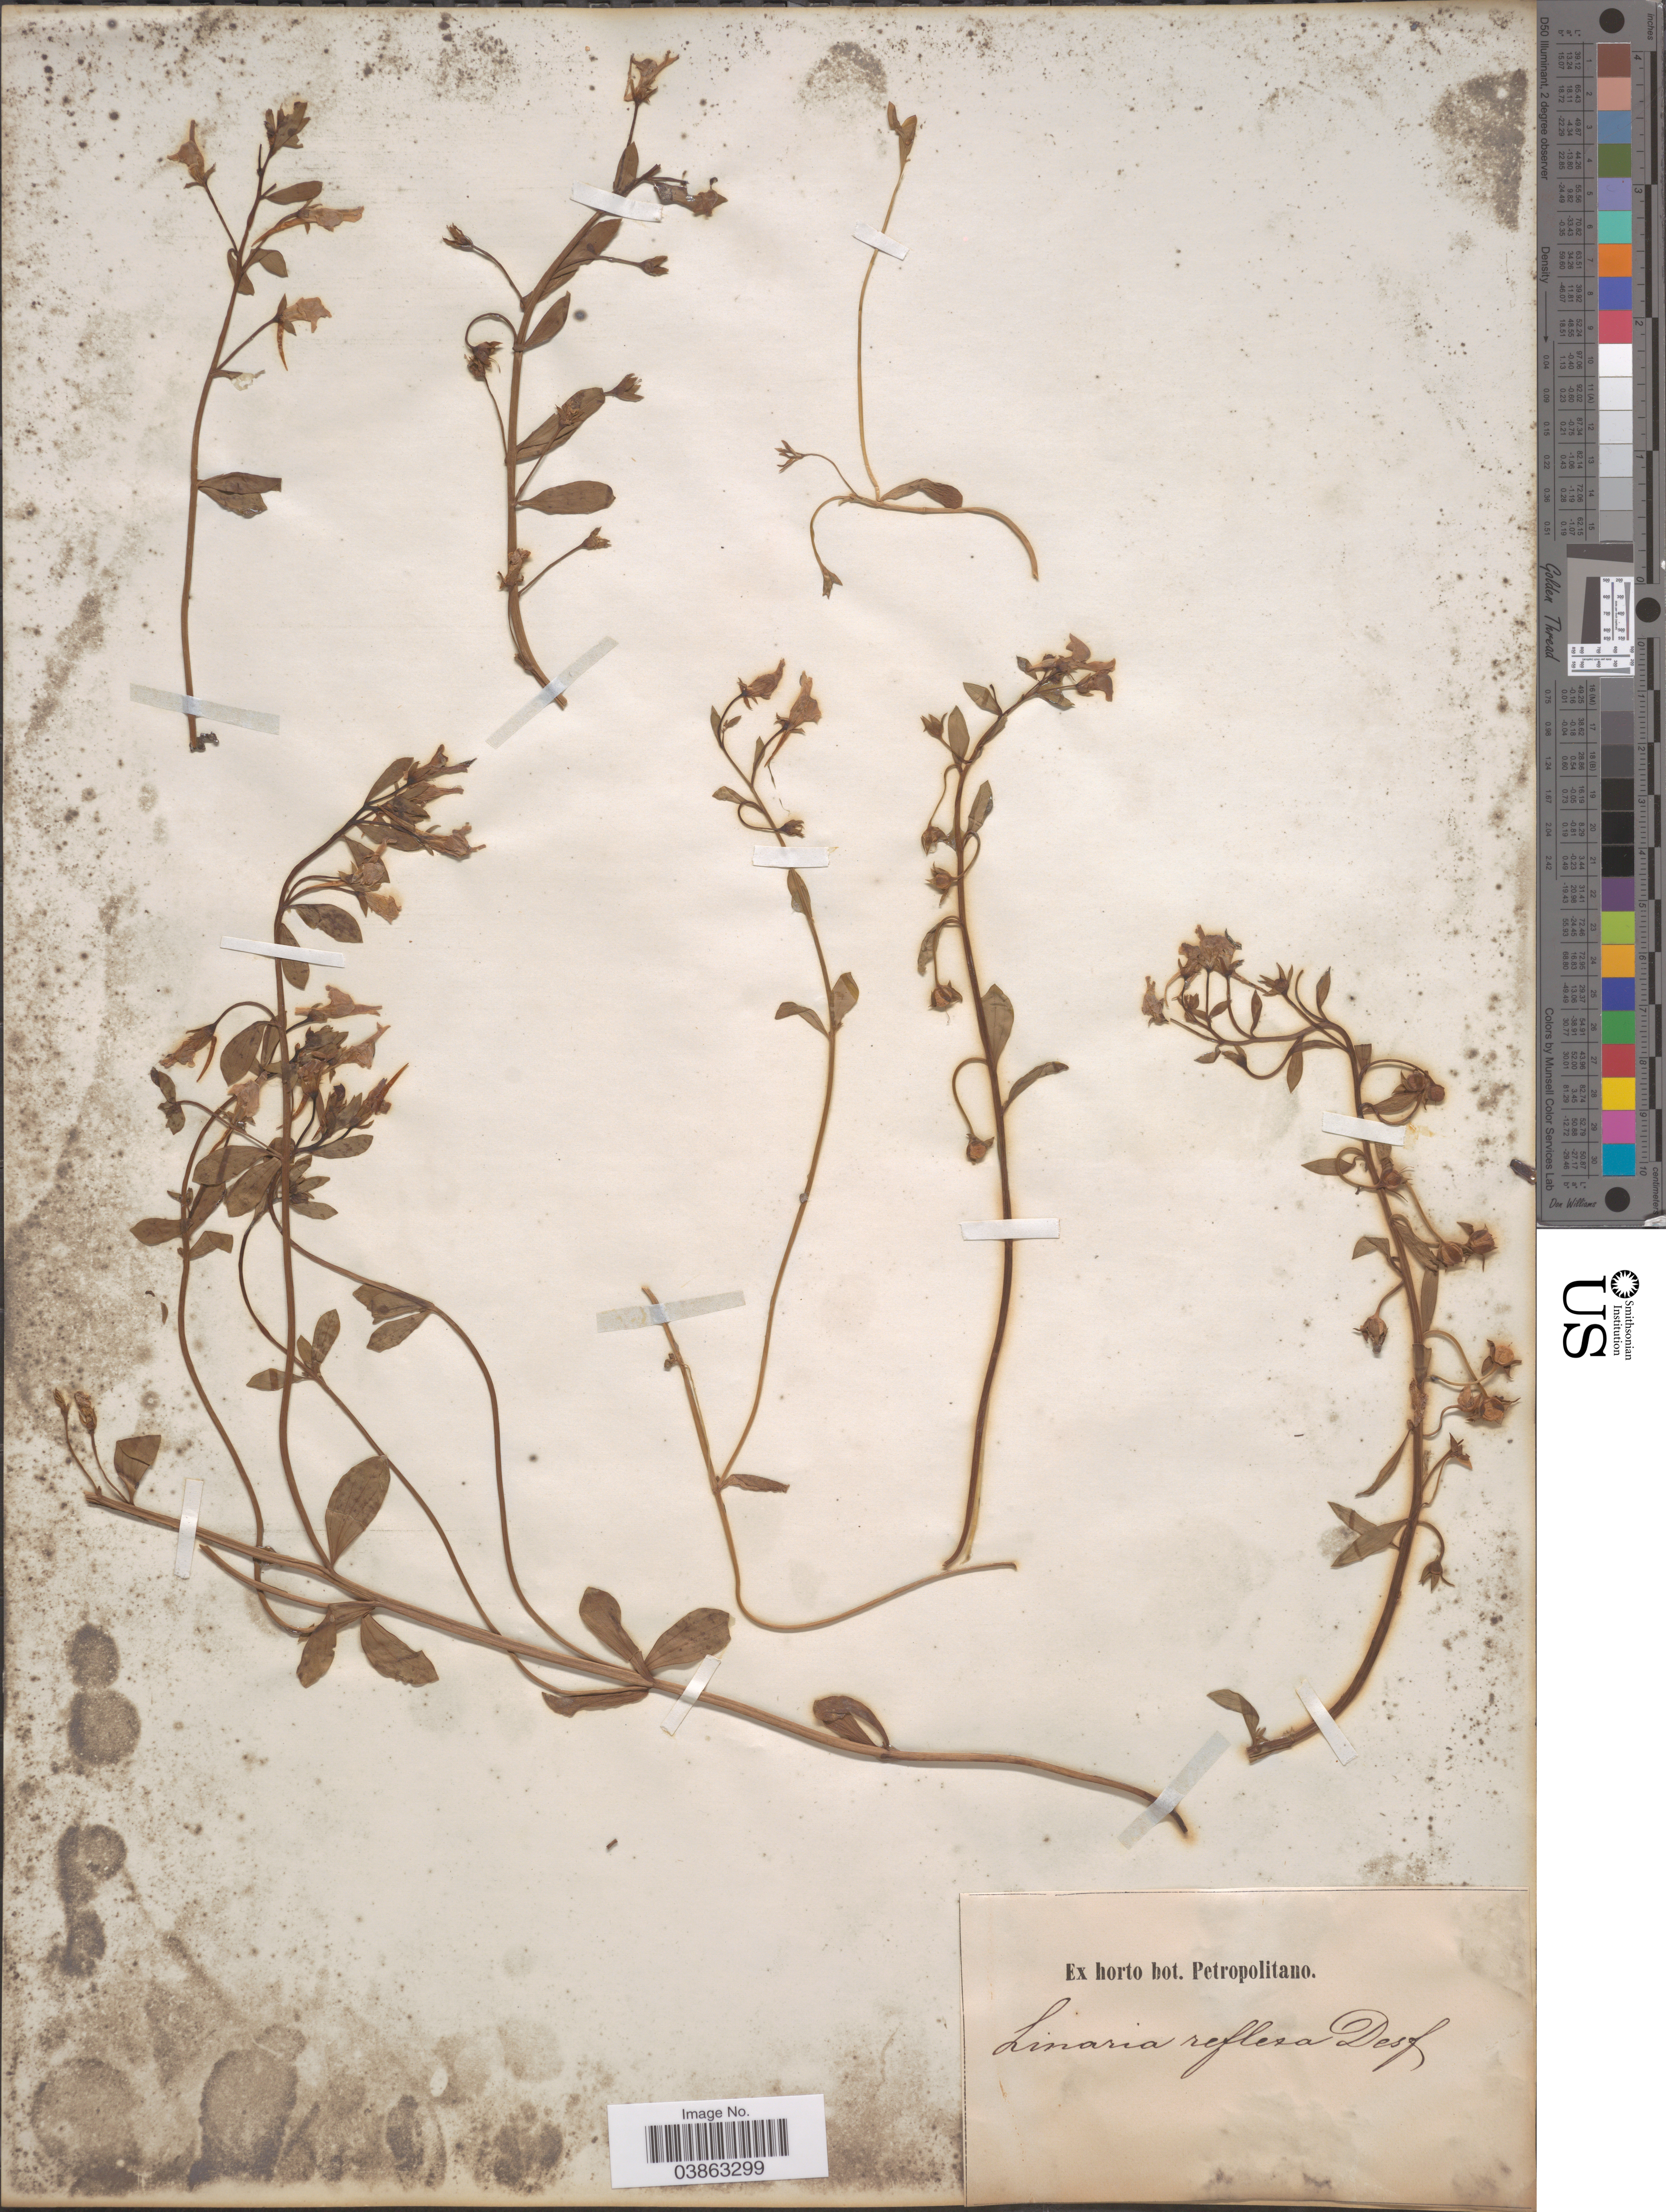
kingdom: Plantae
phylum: Tracheophyta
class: Magnoliopsida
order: Lamiales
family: Plantaginaceae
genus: Linaria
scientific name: Linaria reflexa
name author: (L.) Desf.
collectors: ex Horto Bot. Petropolitano